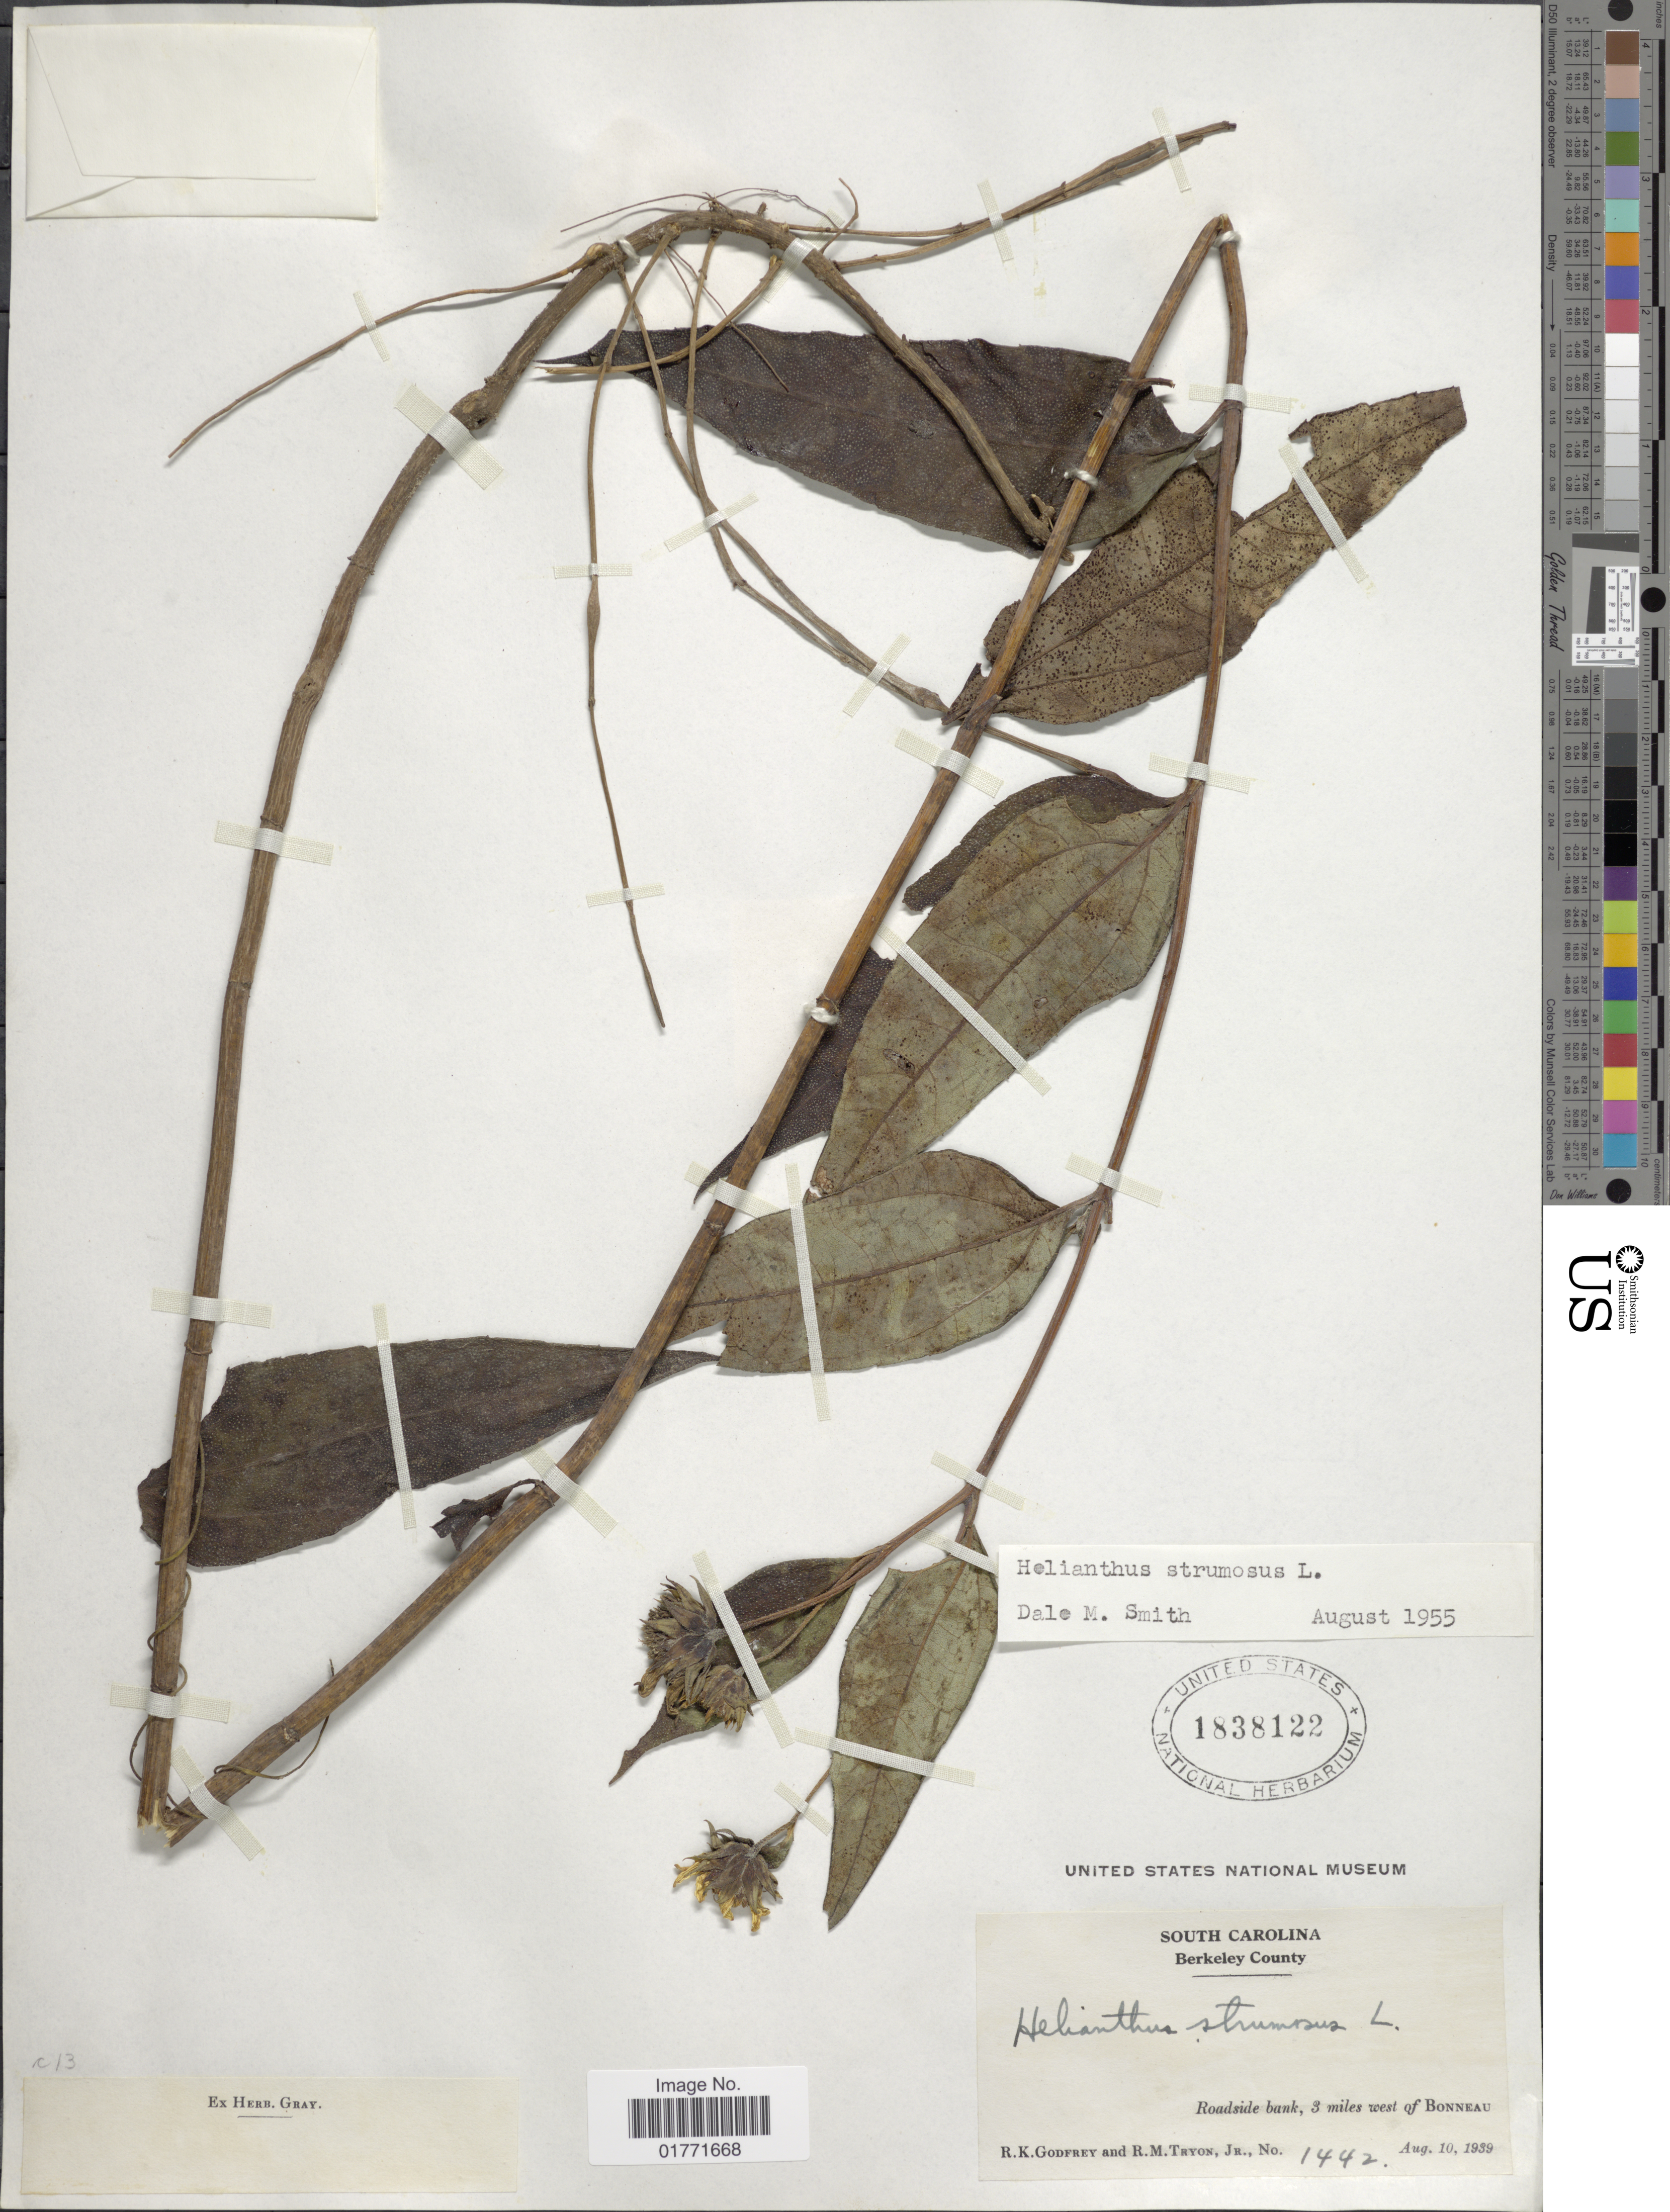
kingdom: Plantae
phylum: Tracheophyta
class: Magnoliopsida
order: Asterales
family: Asteraceae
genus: Helianthus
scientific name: Helianthus strumosus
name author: L.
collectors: R. K. Godfrey & R. M. Tryon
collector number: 1442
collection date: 1939-08-10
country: United States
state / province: South Carolina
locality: South Carolina, Berkeley County. Roadside bank, 3 miles west of Bonneau.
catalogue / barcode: US 1838122